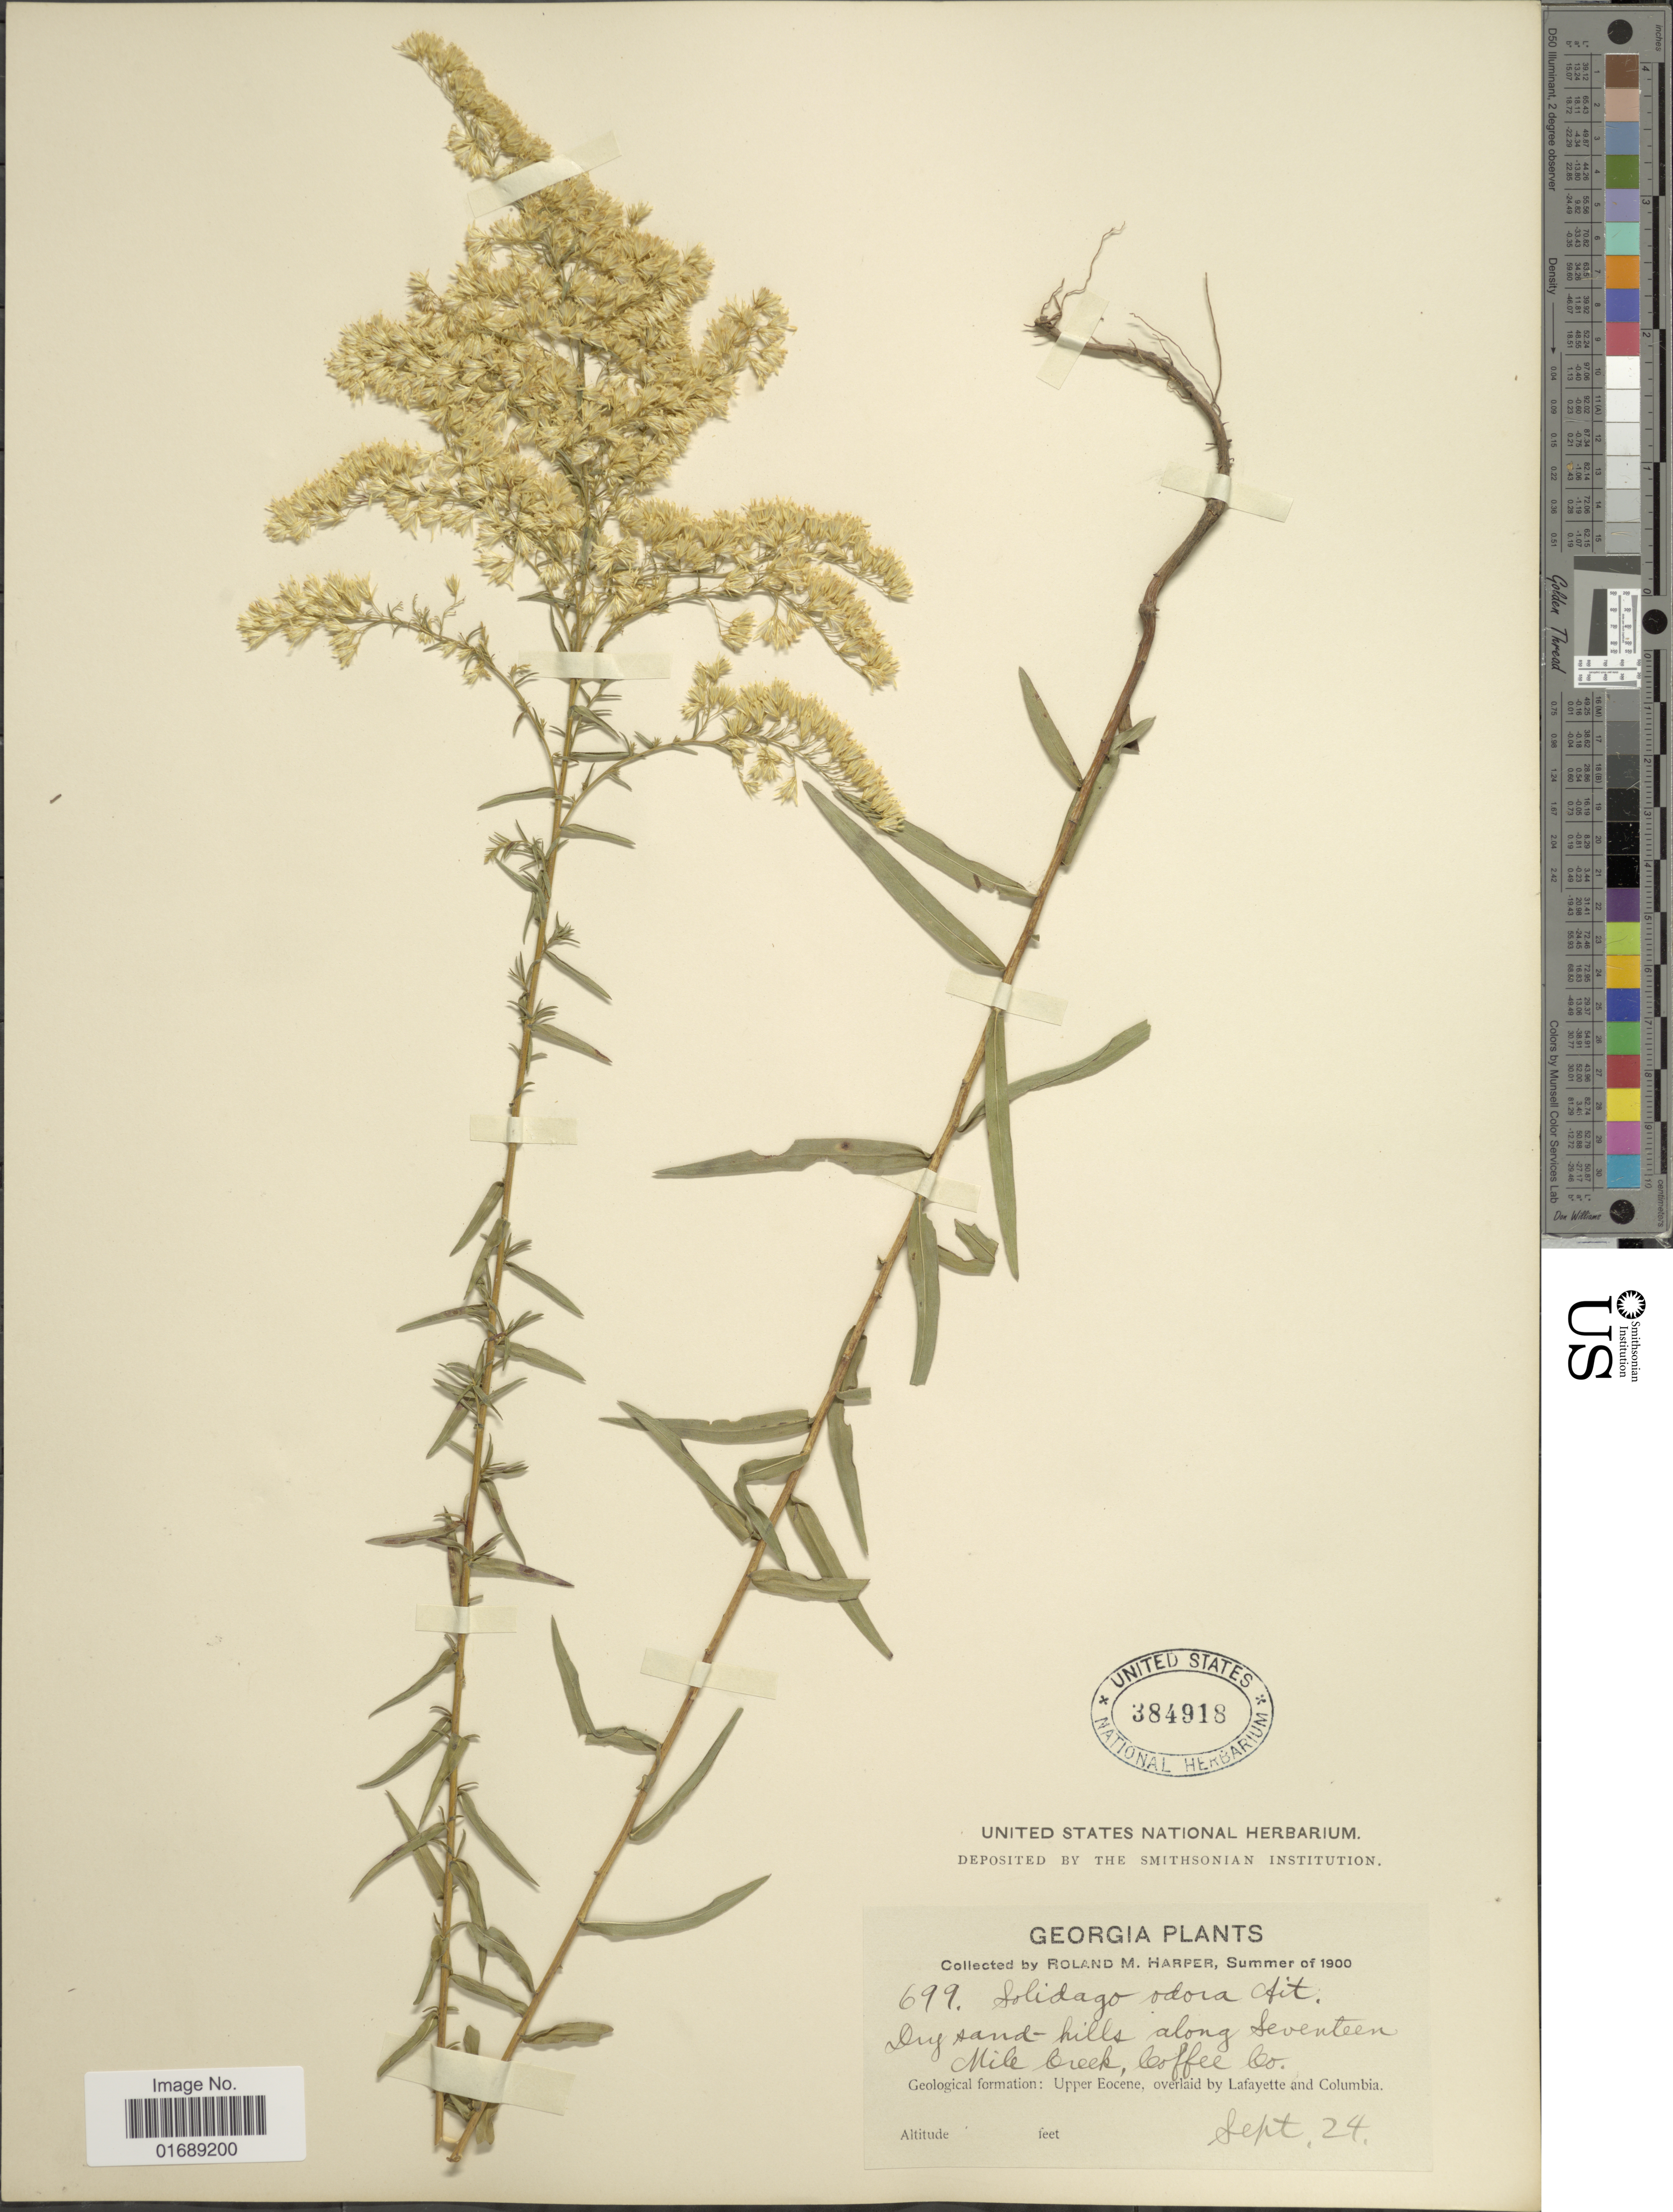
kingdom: Plantae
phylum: Tracheophyta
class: Magnoliopsida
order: Asterales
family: Asteraceae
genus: Solidago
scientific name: Solidago odora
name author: Aiton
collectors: R. M. Harper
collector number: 699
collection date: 1900-09-24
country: United States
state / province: Georgia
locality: Dry sand hills along Seventeen Mile Creek, Coffee Co., Geoligical formation: Upper Eocene, overlaid by Lafayette and Colombia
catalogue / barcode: US 384918